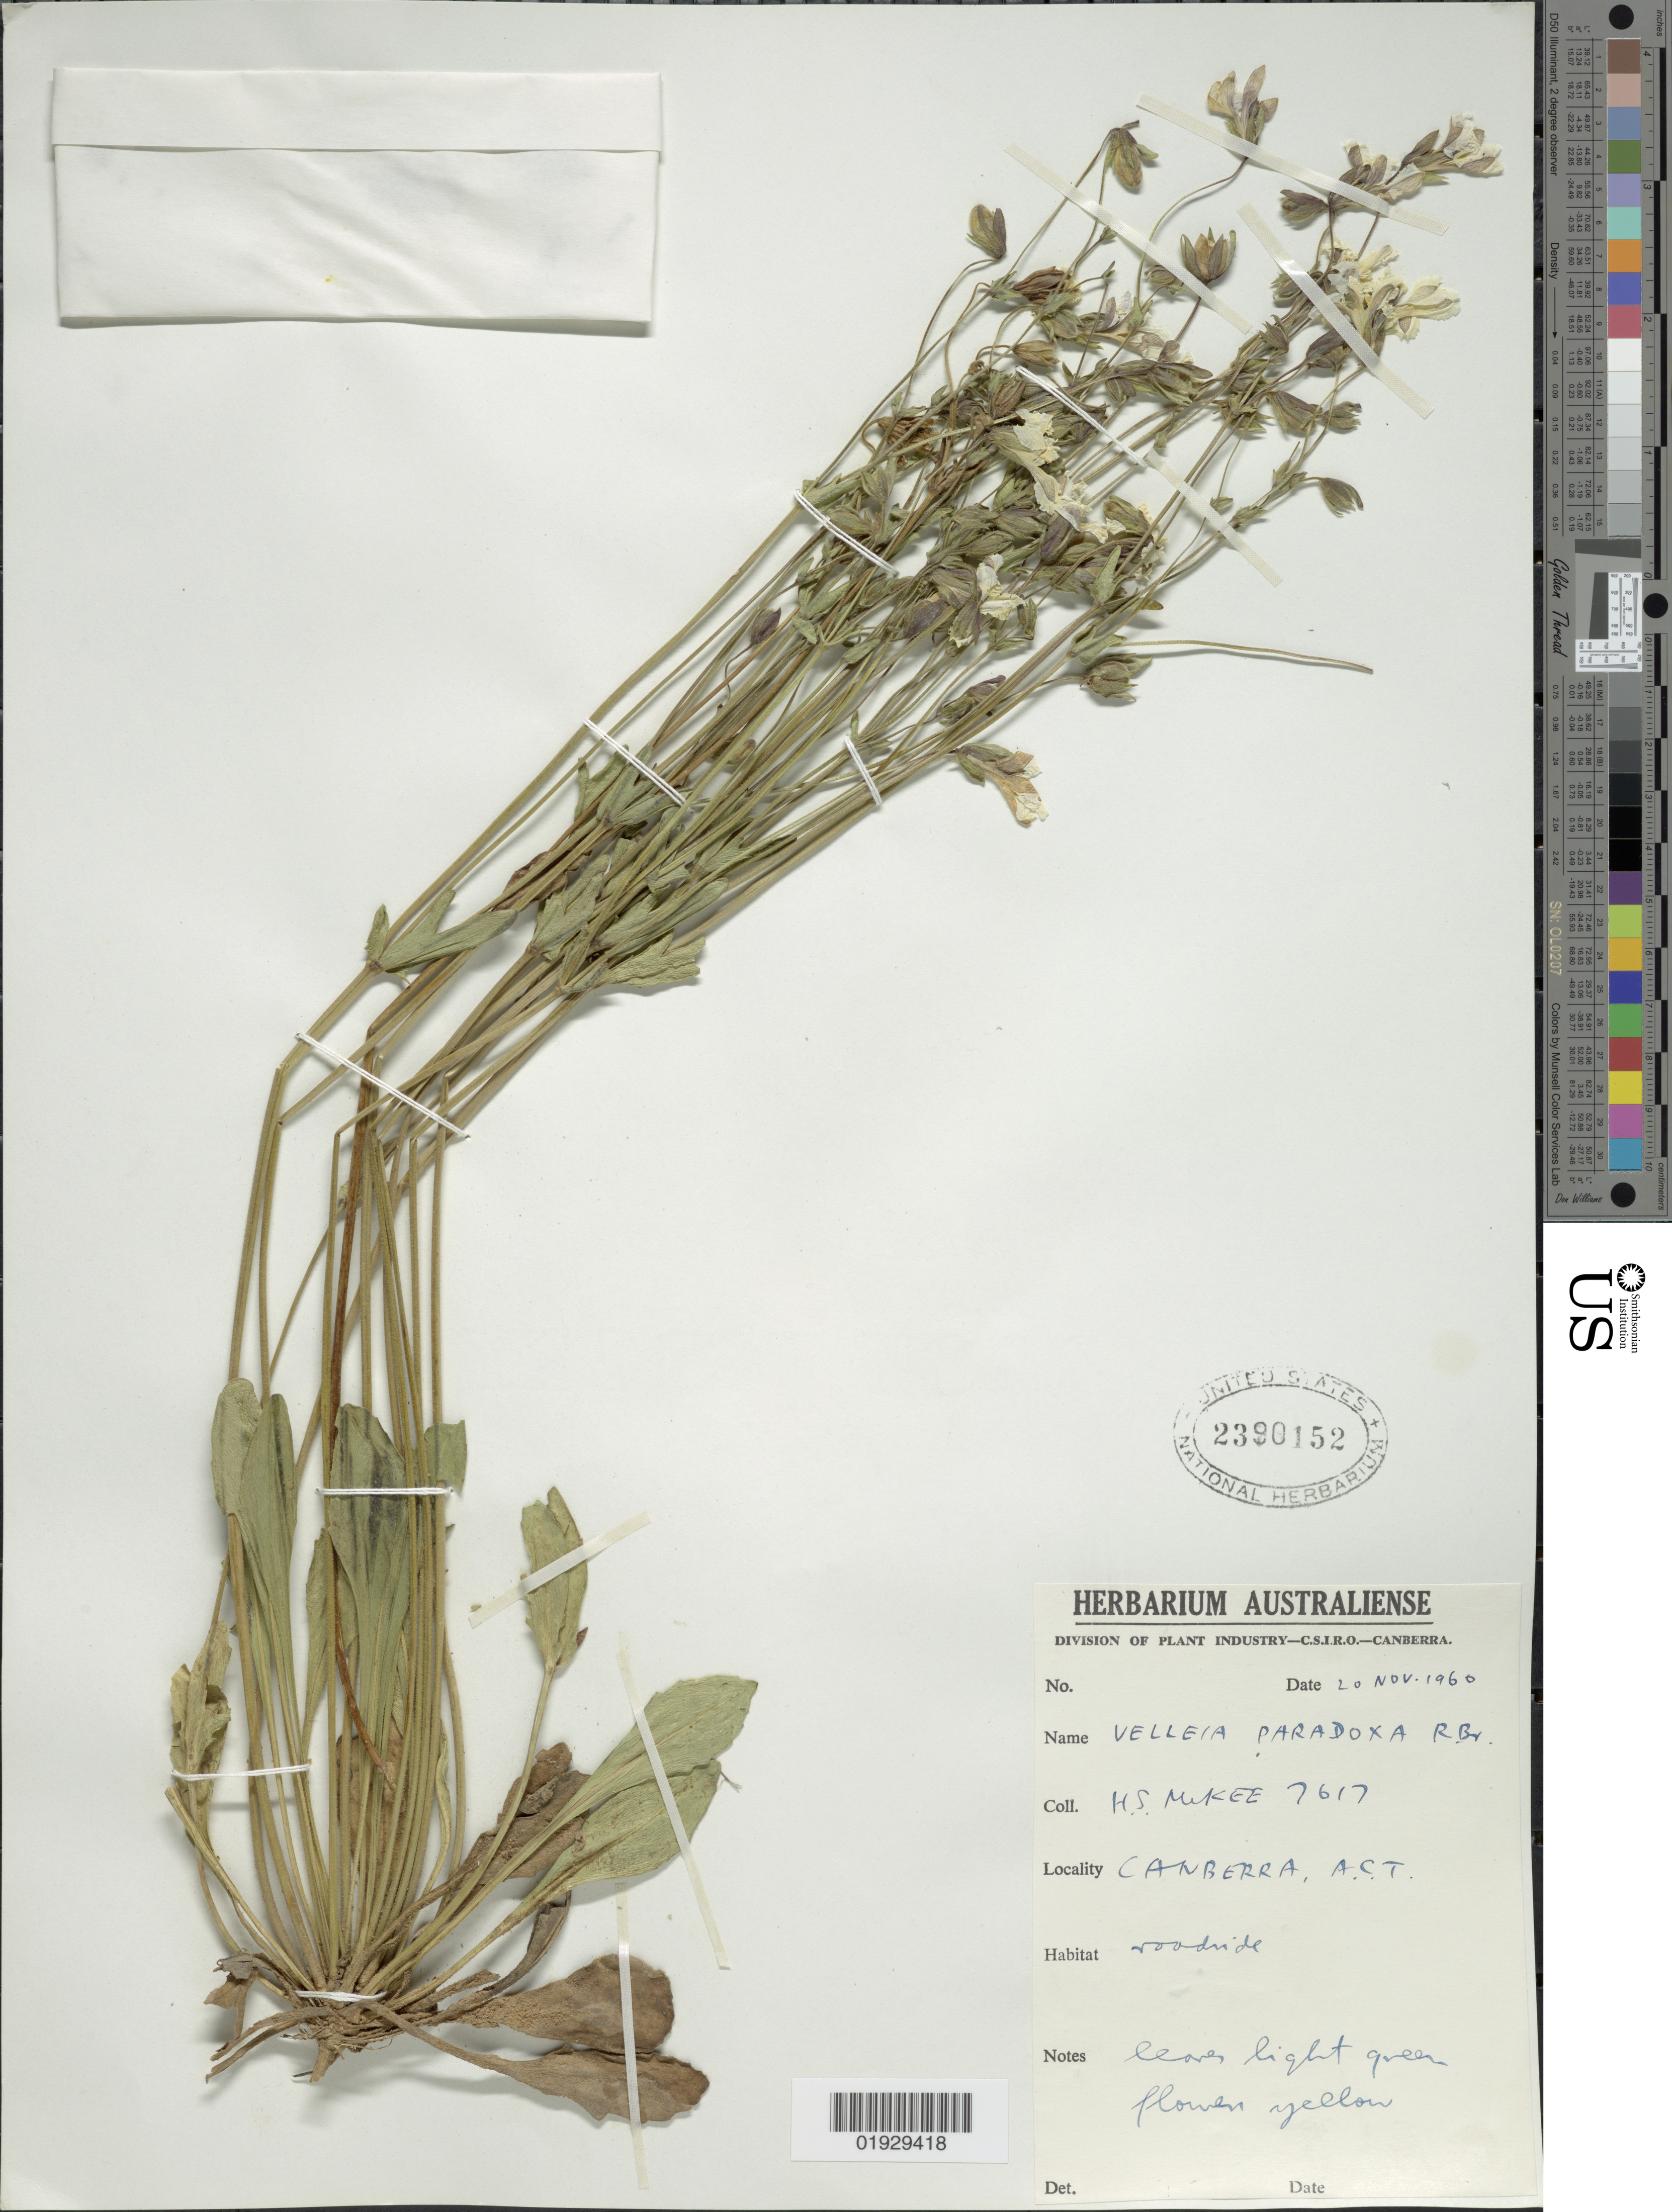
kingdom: Plantae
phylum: Tracheophyta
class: Magnoliopsida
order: Asterales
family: Goodeniaceae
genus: Velleia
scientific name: Velleia paradoxa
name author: R. Br.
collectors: H. S. McKee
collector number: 7617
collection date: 1960-11-20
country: Australia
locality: Canberra, A.C.T.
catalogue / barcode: US 2390152